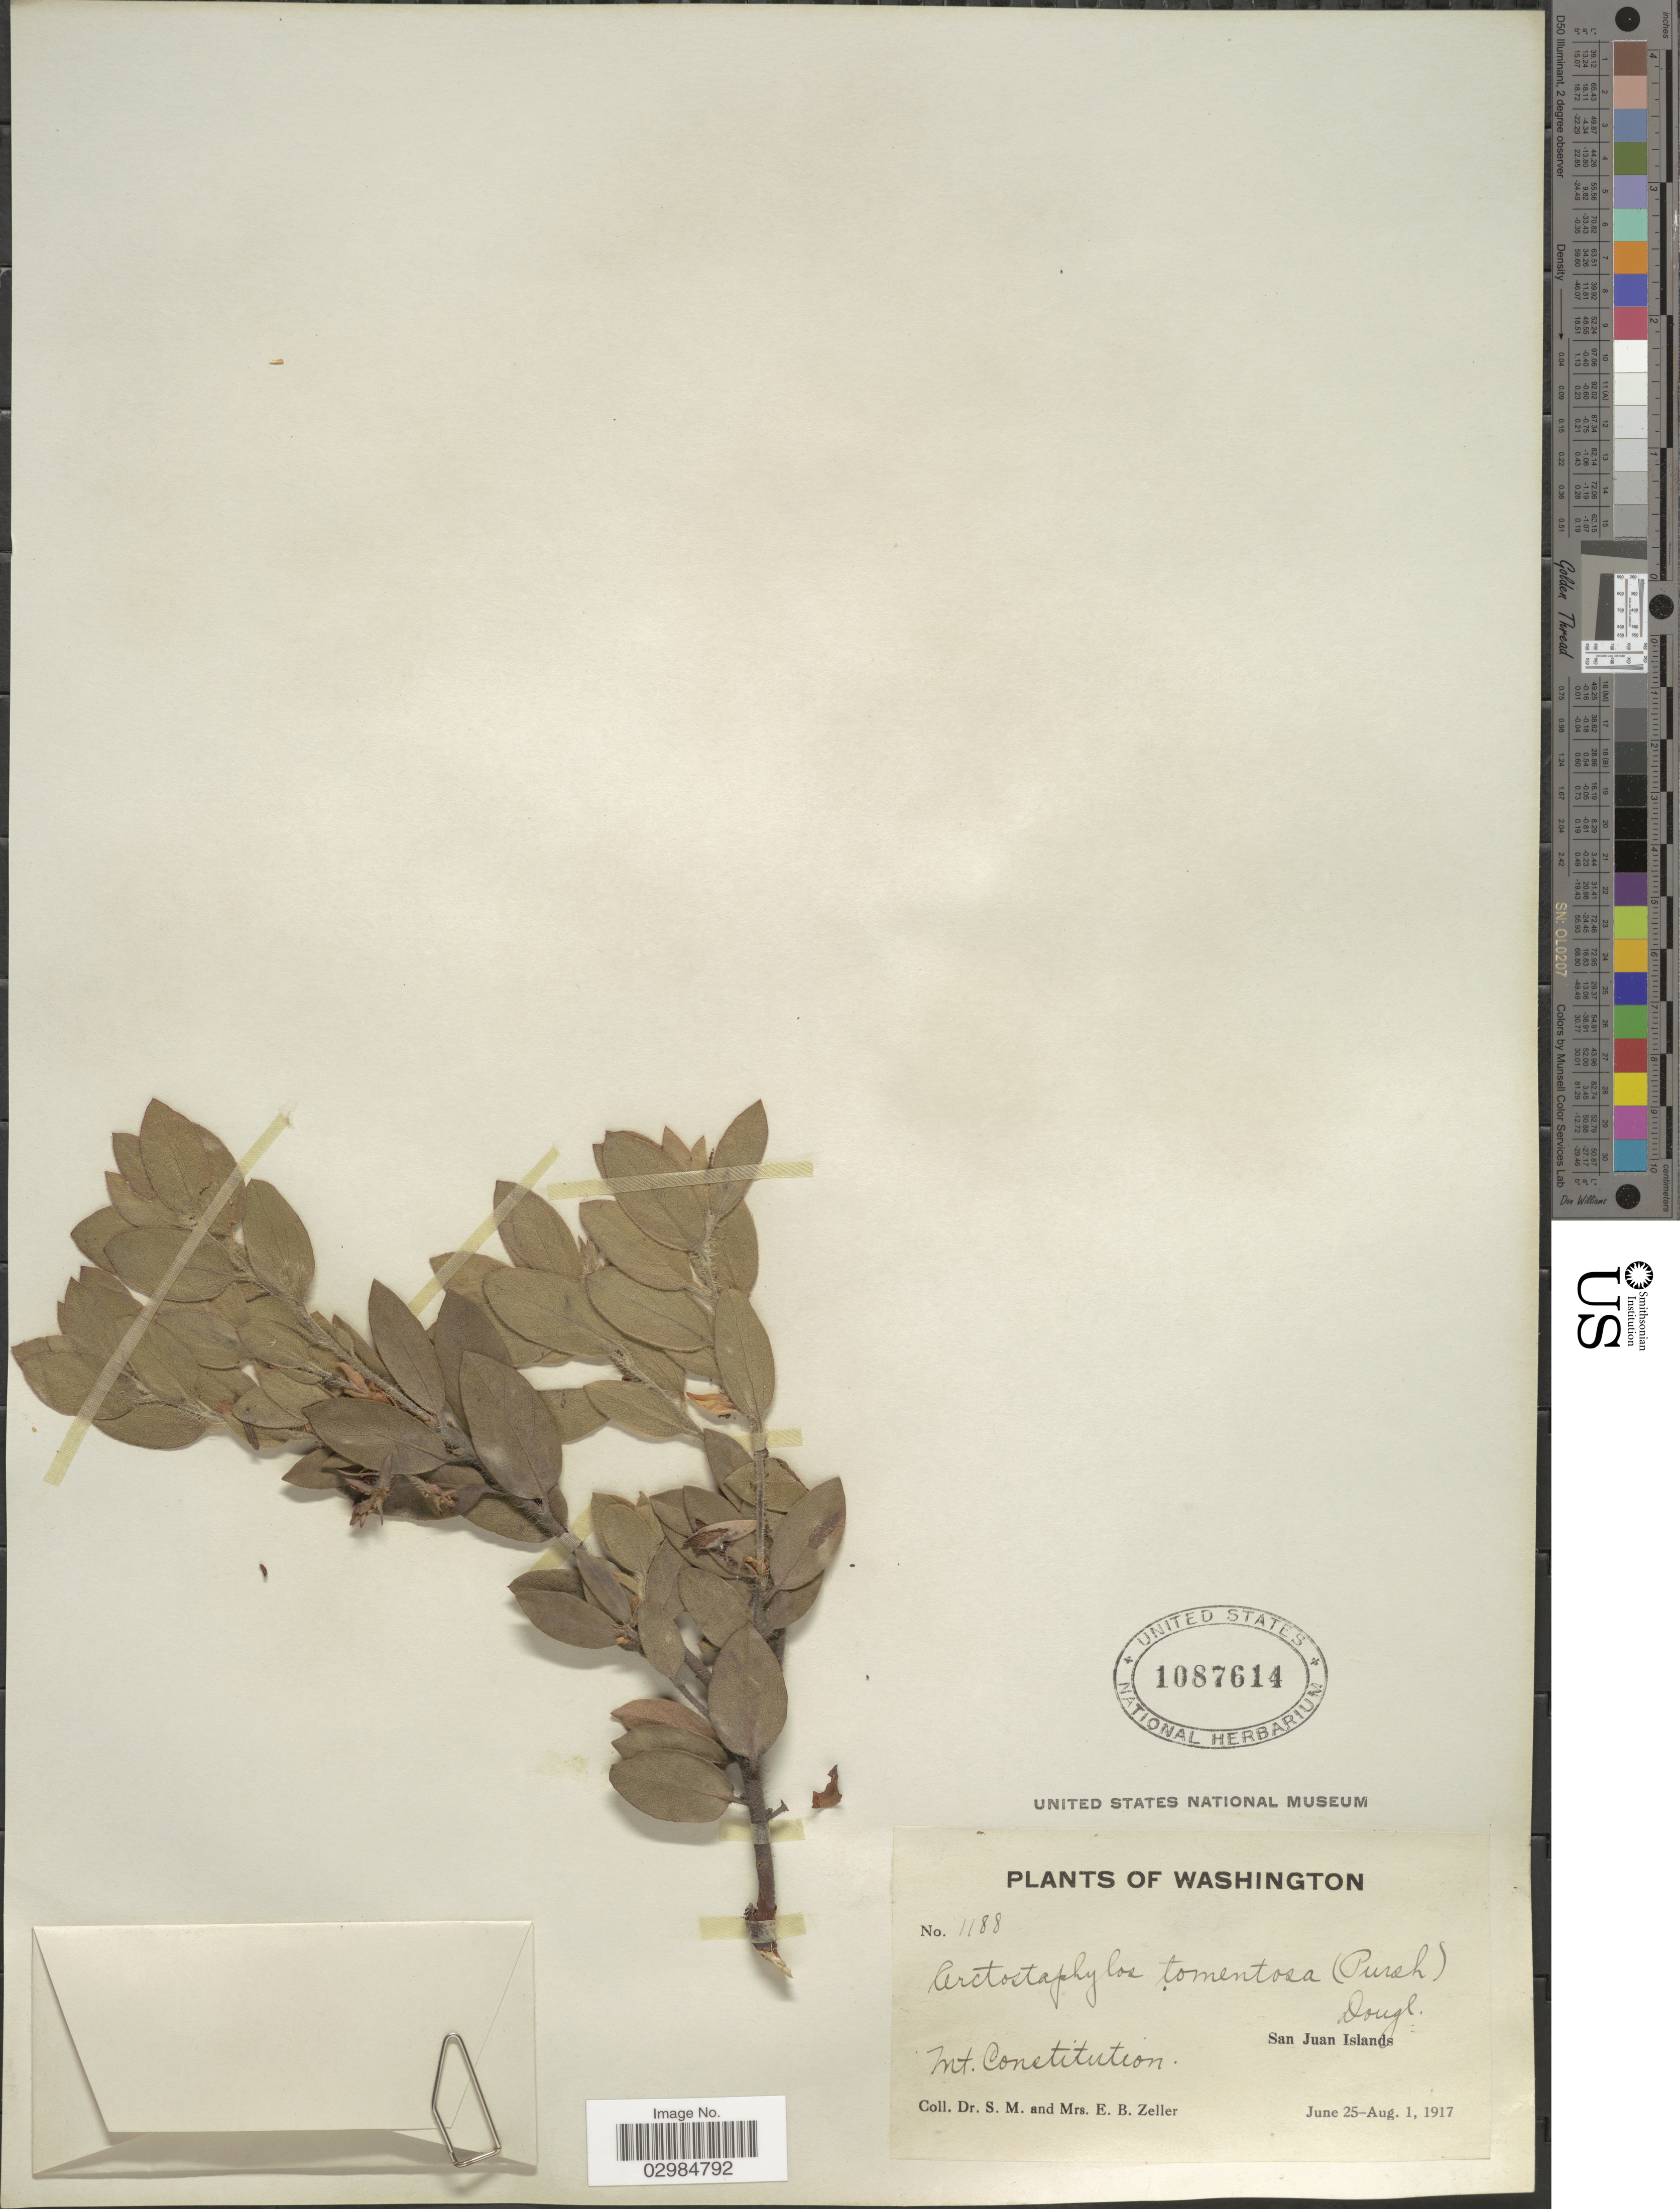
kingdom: Plantae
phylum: Tracheophyta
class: Magnoliopsida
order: Ericales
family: Ericaceae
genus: Arctostaphylos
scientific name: Arctostaphylos tomentosa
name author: (Pursh) Lindl.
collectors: S. Zeller & E. Zeller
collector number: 1188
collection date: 1917-06-25/1917-08-01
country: United States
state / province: Washington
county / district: San Juan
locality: Mt. Constitution. San Juan Islands.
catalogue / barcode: US 1087614